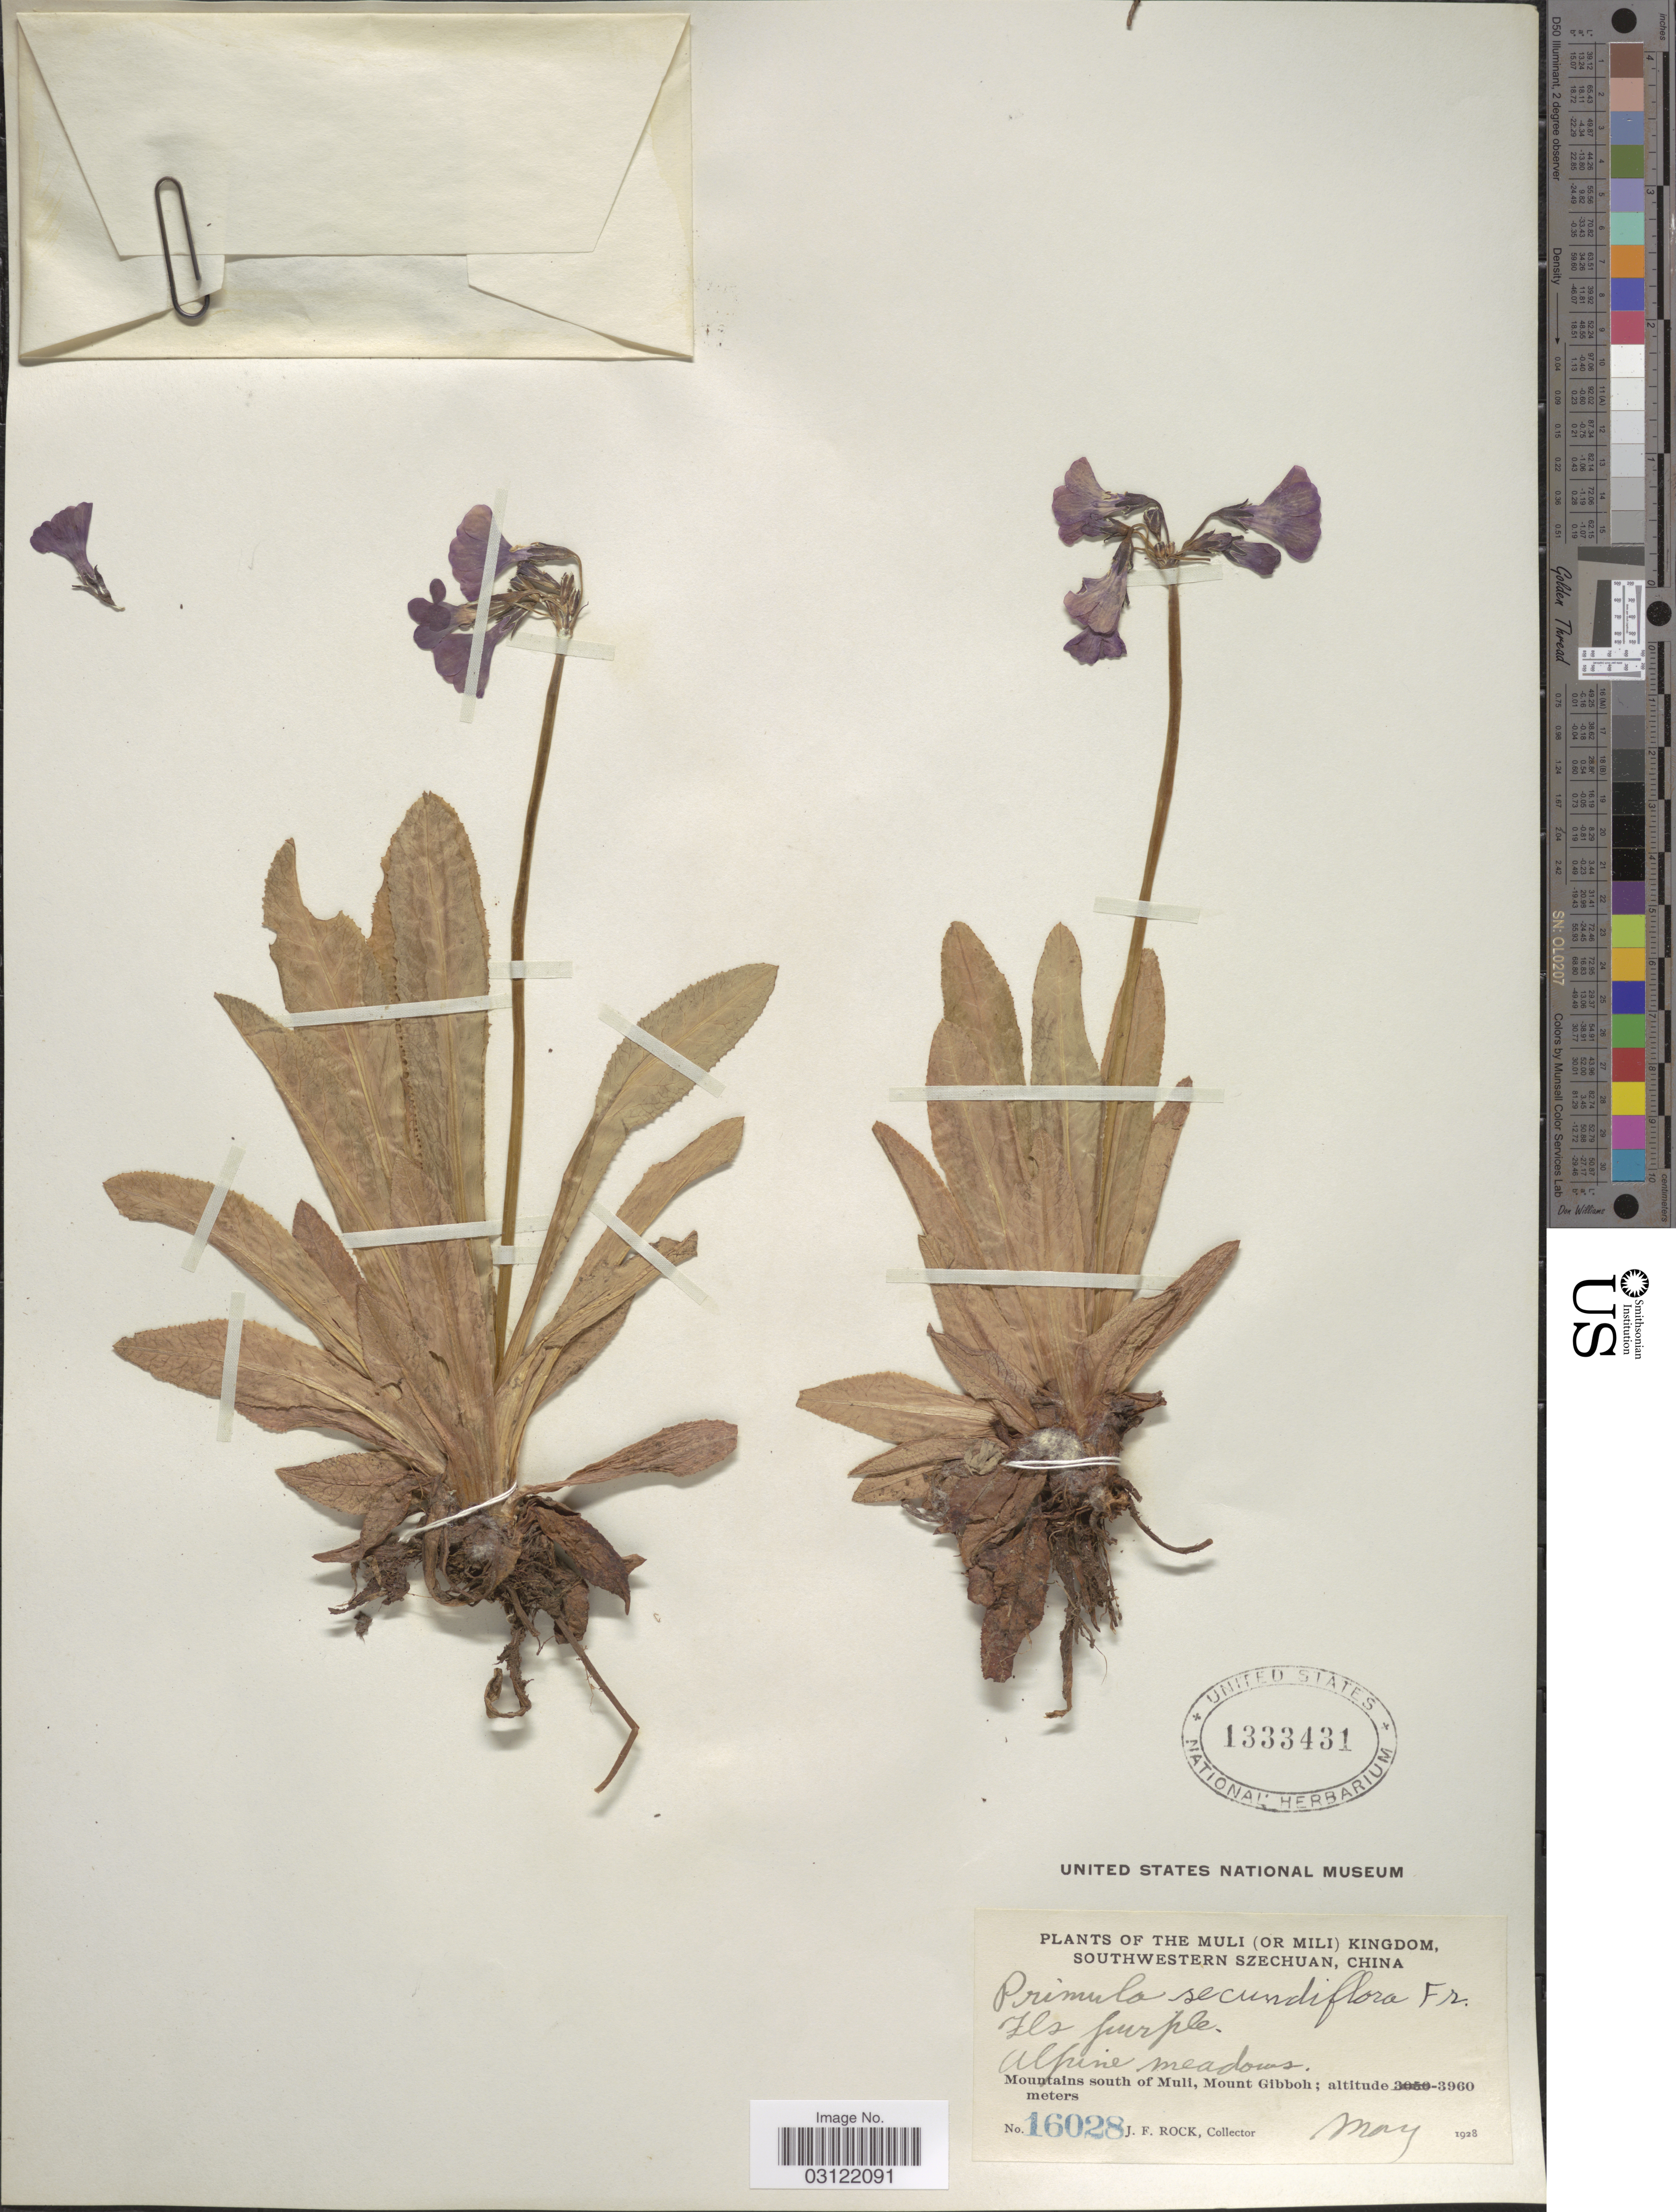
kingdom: Plantae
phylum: Tracheophyta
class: Magnoliopsida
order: Ericales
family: Primulaceae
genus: Primula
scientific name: Primula secundiflora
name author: Franch.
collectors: J. Rock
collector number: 16028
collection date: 1928-05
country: China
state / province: Sichuan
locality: The Muli (or Mili) Kingdom, Southwestern Szechuan, Mountains south of Muli, Mount Gibboh.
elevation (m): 3960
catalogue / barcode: US 1333431